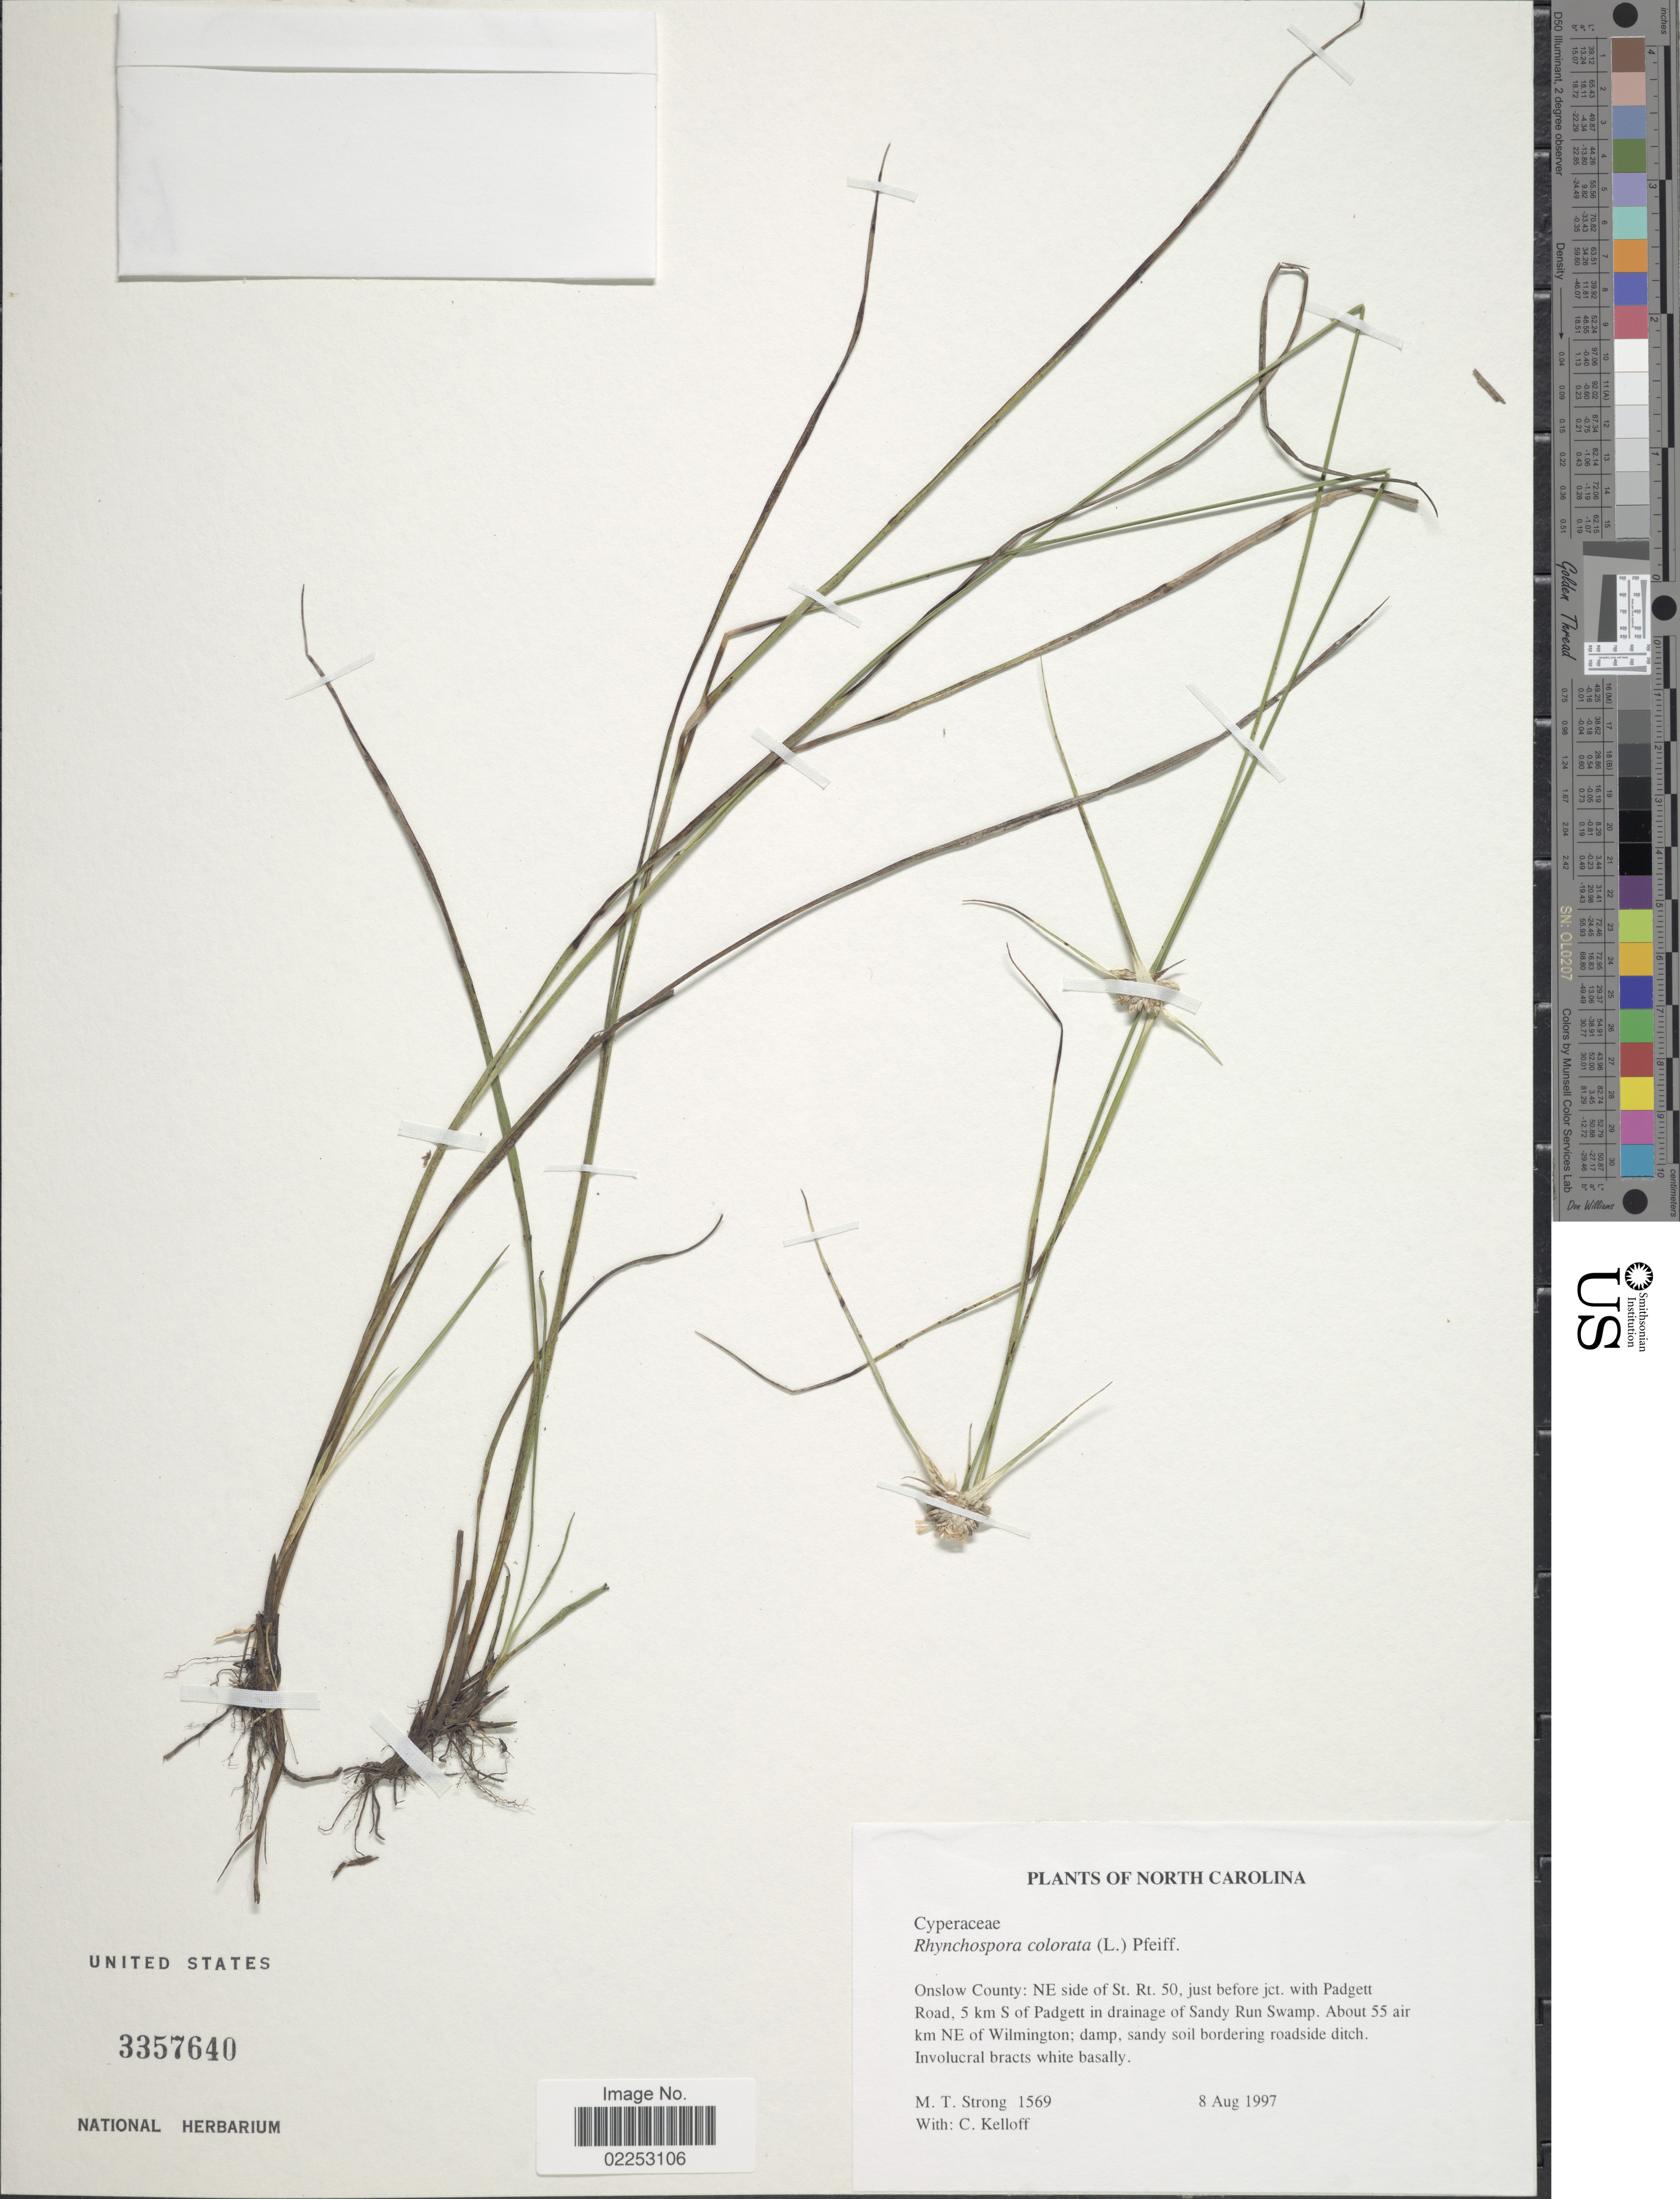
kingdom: Plantae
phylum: Tracheophyta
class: Liliopsida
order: Poales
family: Cyperaceae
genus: Rhynchospora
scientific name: Rhynchospora colorata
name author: (L.) H. Pfeiff.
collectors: M. T. Strong & C. L. Kelloff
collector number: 1569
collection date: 1997-08-08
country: United States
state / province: North Carolina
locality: Onslow County: NE side of St. Rt. 50, just before jct. with Padgett Road, 5 km S of Padgett in drainage of Sandy Run Swamp. About 55 air km NE of Wilmington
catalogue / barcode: US 3357640